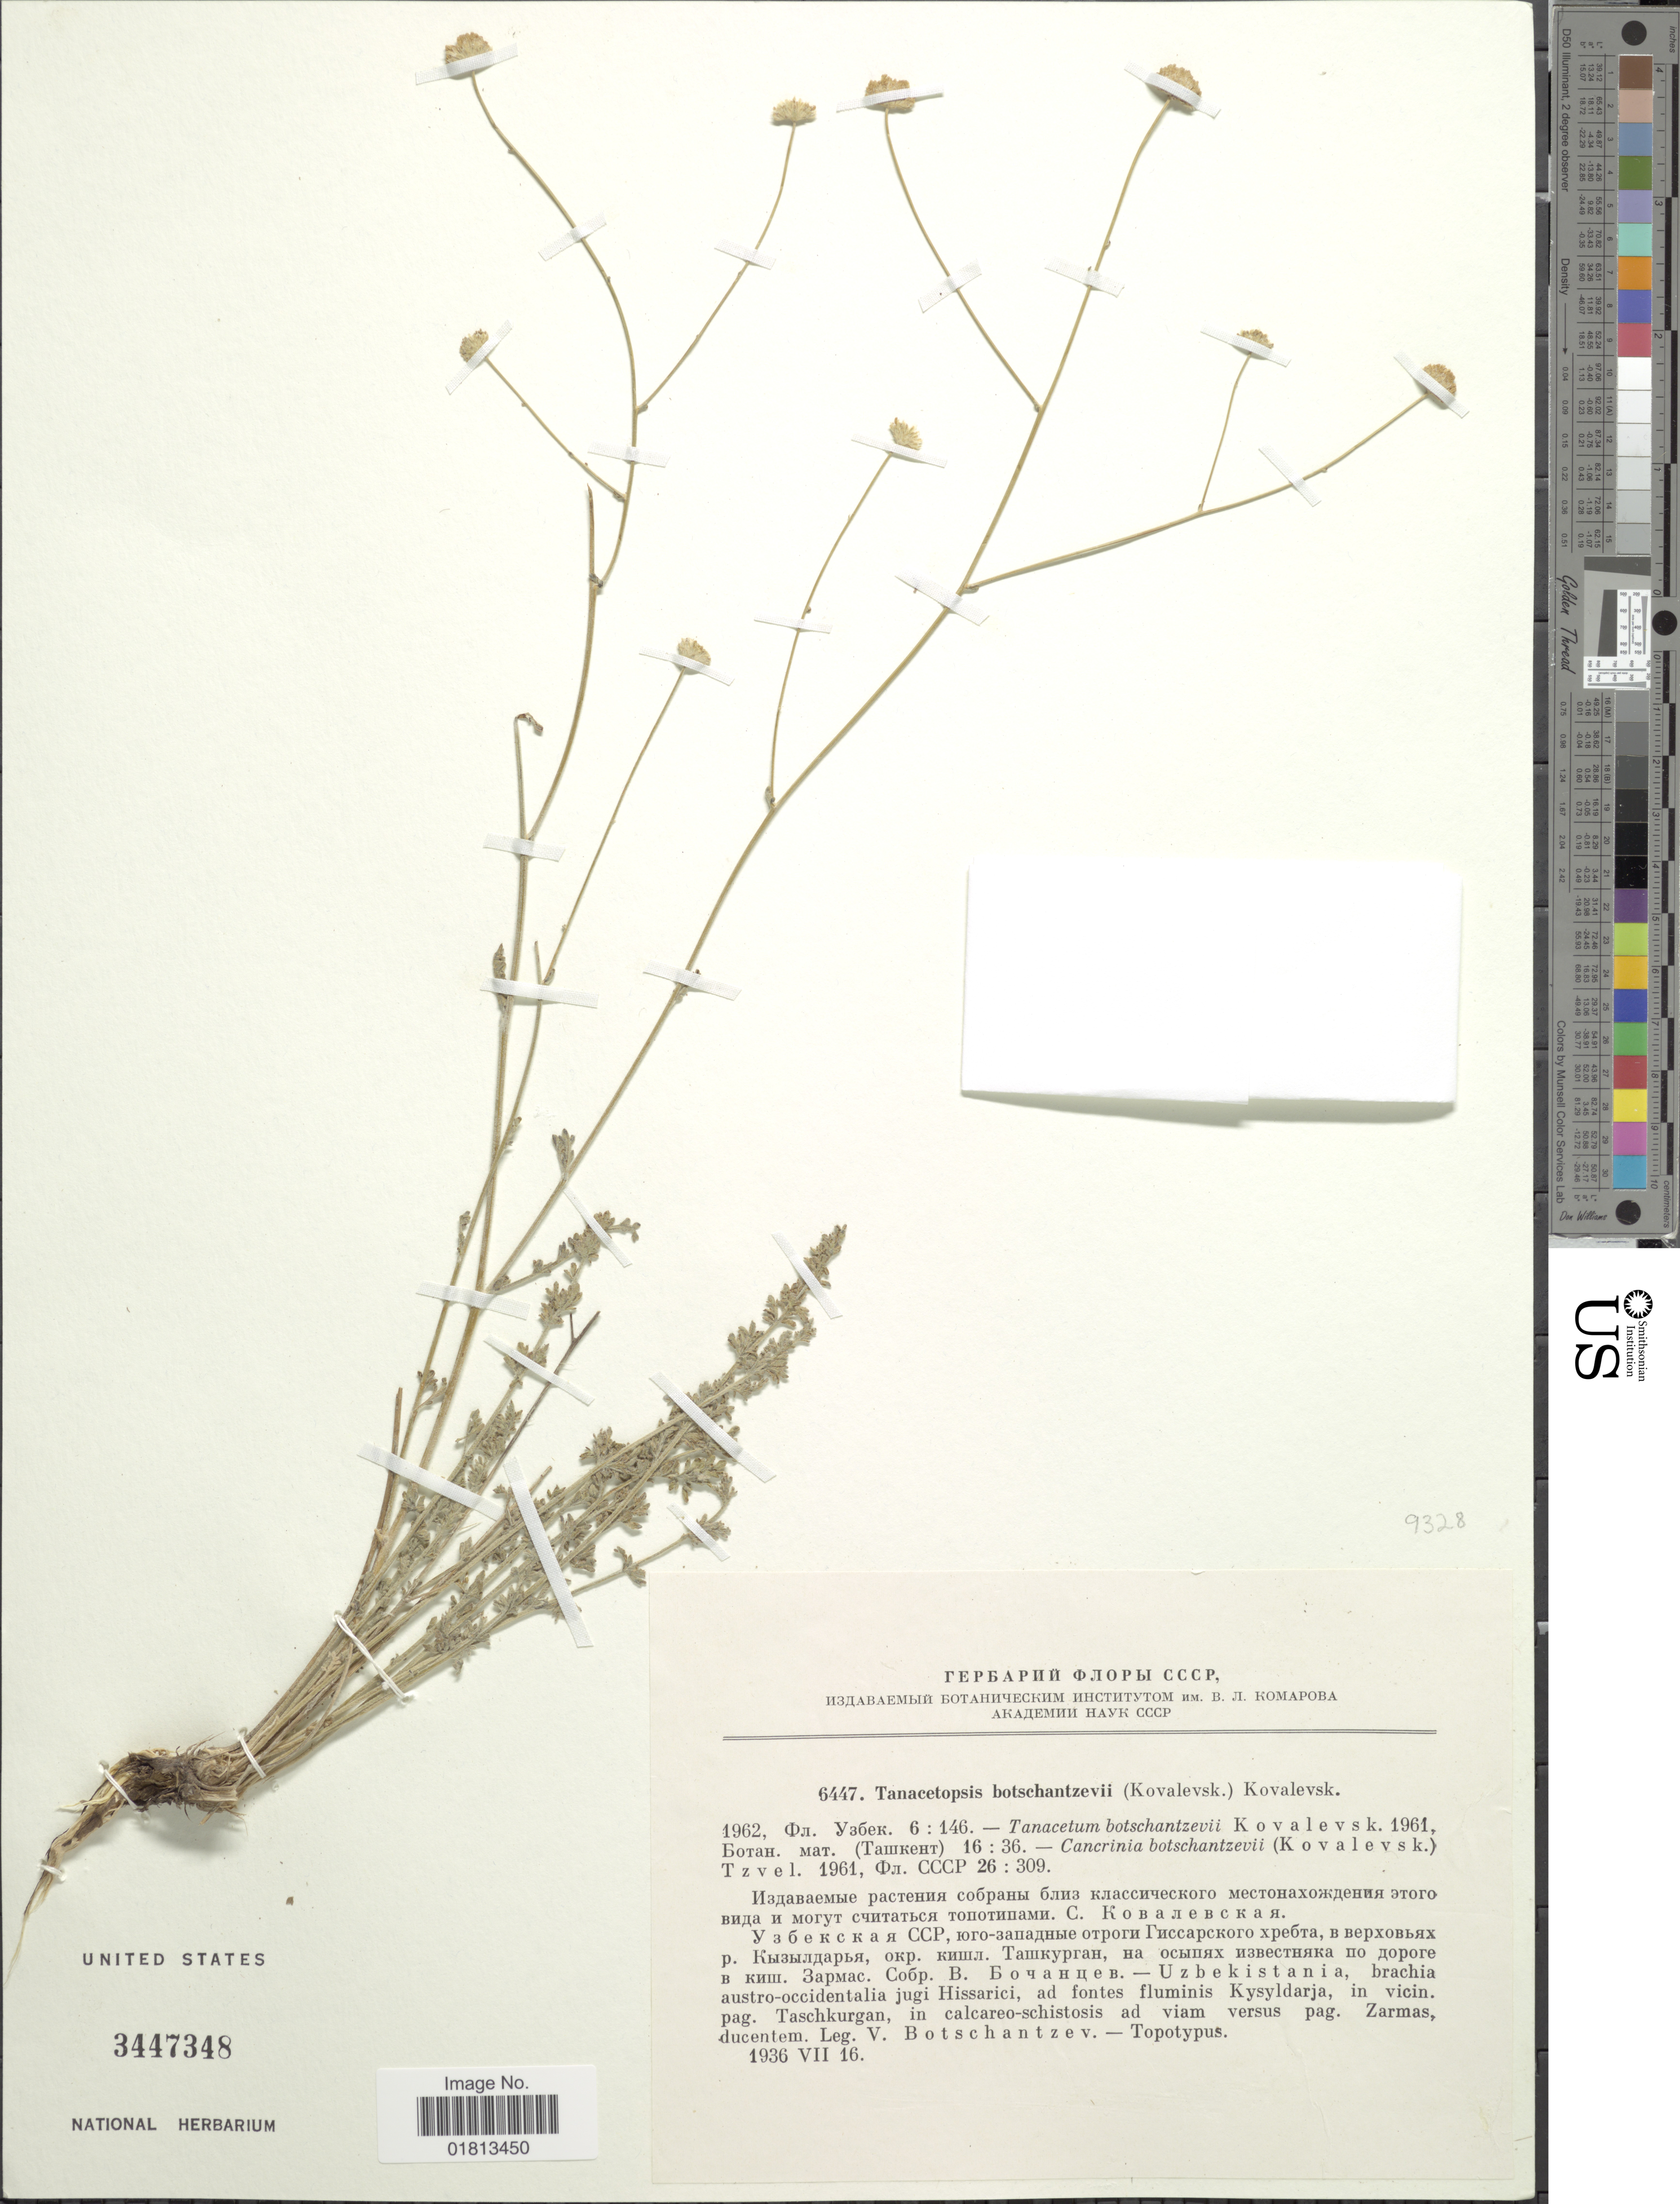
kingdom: Plantae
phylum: Tracheophyta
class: Magnoliopsida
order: Asterales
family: Asteraceae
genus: Tanacetopsis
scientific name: Tanacetopsis mucronata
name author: Regel & Schmalh.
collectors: V. P. Botschantzev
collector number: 6447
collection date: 1936-07-16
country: Uzbekistan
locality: Uzbekistania, brachia austro-occidentalia jugi Hissarici, ad fontes fluminis Kysyldarja, in vicin. pag. Taschkurgan, in calcareo-schistosis ad viam versus pag. Zarmas, decentem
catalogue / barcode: US 3447348